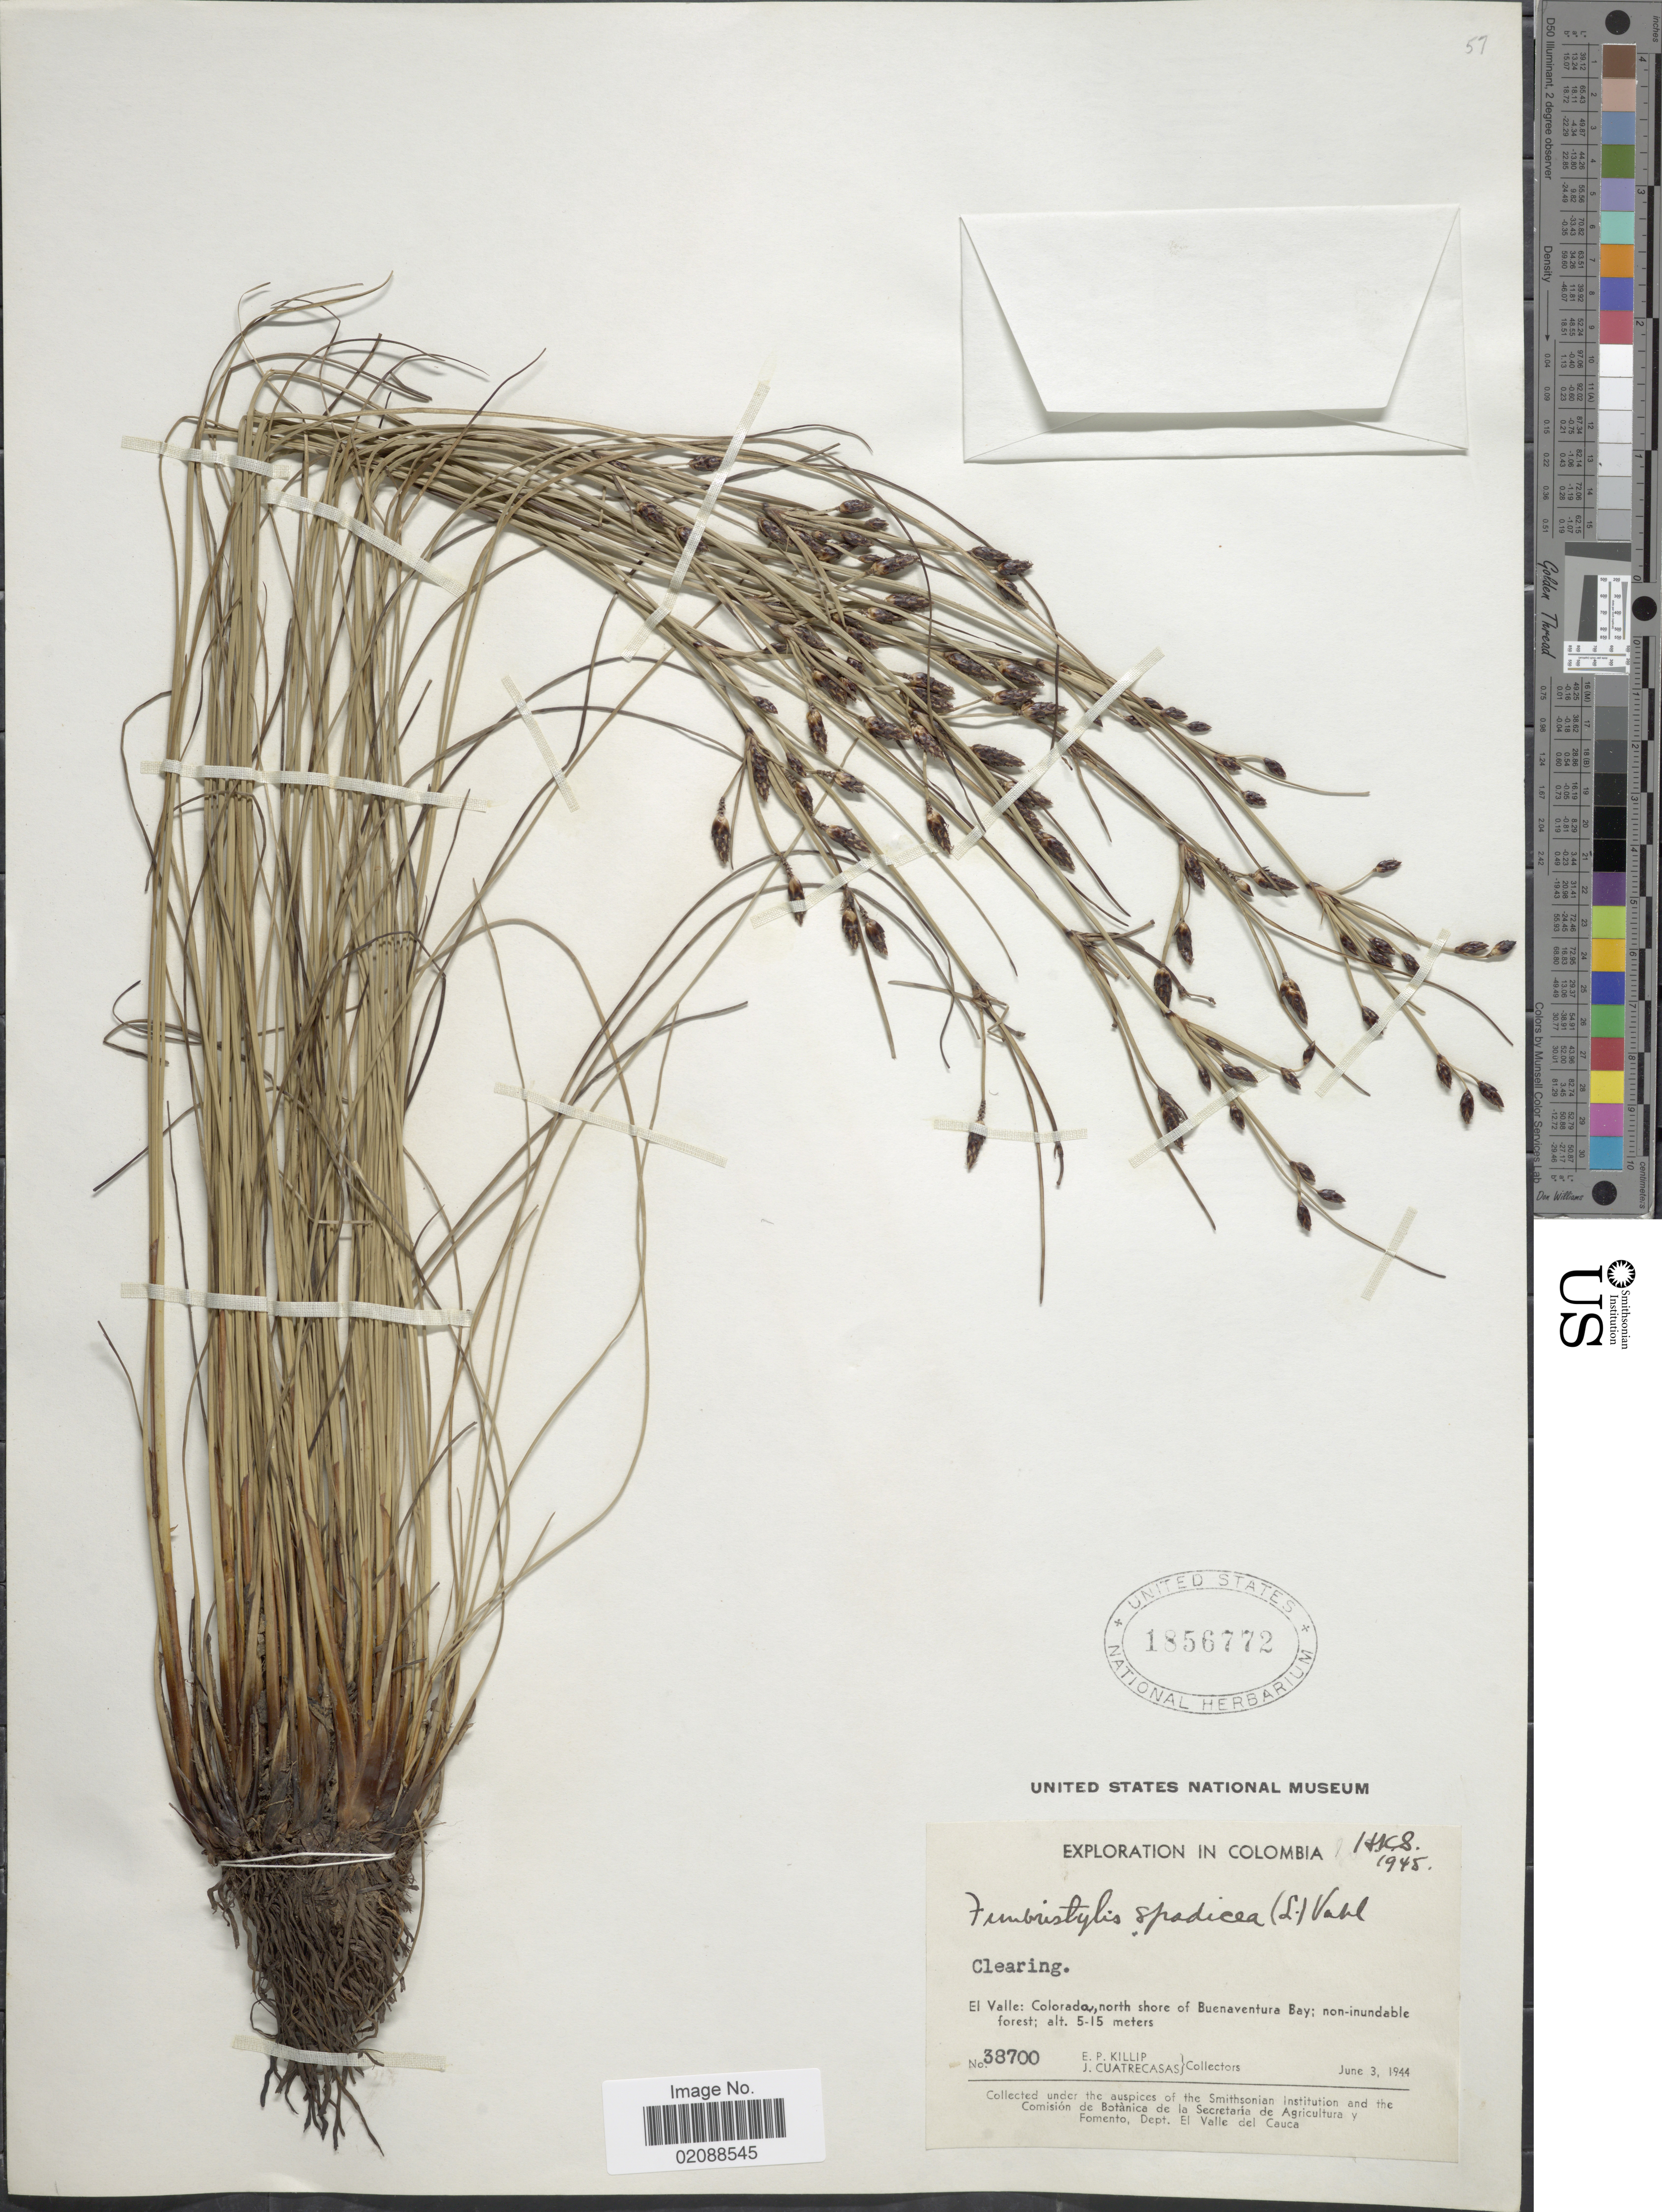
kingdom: Plantae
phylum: Tracheophyta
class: Liliopsida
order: Poales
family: Cyperaceae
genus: Fimbristylis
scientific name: Fimbristylis spadicea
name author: (L.) Vahl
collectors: E. P. Killip & J. Cuatrecasas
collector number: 38700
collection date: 1944-06-03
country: Colombia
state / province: Valle del Cauca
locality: El Valle: Colorado, north shore of Buenaventura Bay; non-inundable forest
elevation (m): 5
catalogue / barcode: US 1856772